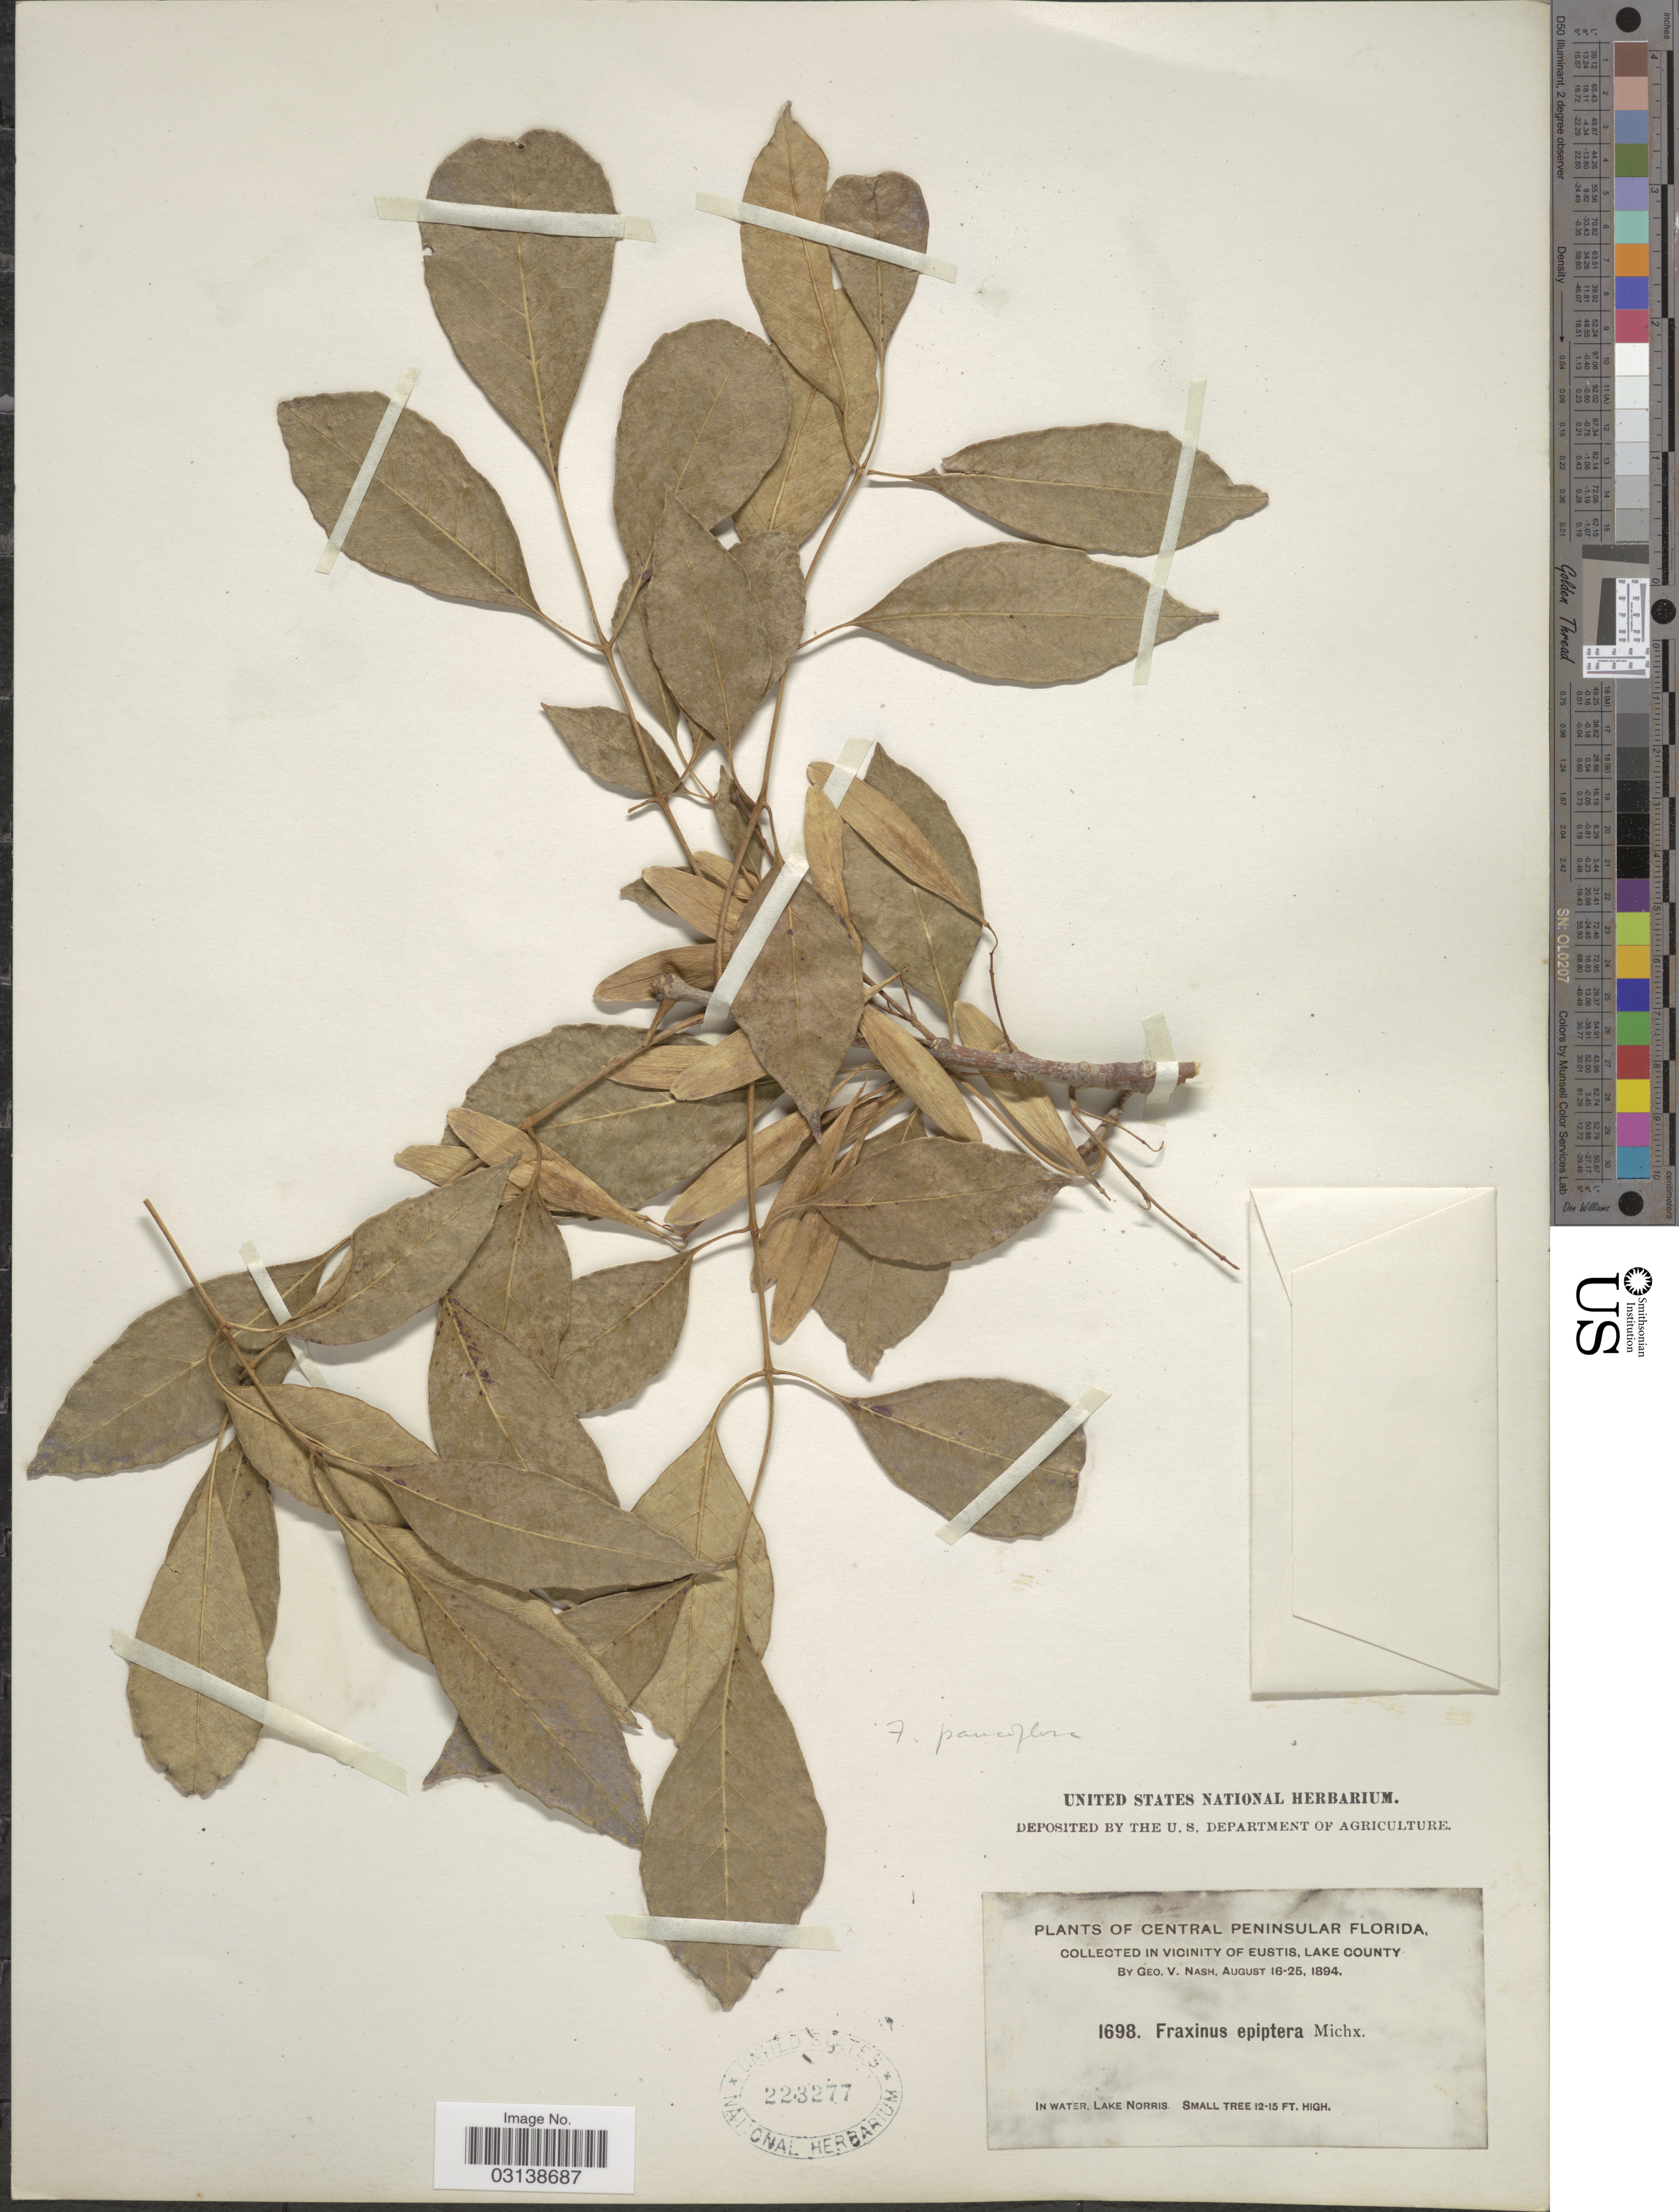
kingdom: Plantae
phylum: Tracheophyta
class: Magnoliopsida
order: Lamiales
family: Oleaceae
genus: Fraxinus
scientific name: Fraxinus caroliniana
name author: Mill.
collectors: G. V. Nash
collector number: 1698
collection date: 1894-08-16/1894-08-25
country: United States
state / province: Florida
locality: Central Peninsular Florida. In vicinity of Eustis, Lake County. In water, Lake Norris.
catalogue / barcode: US 223277